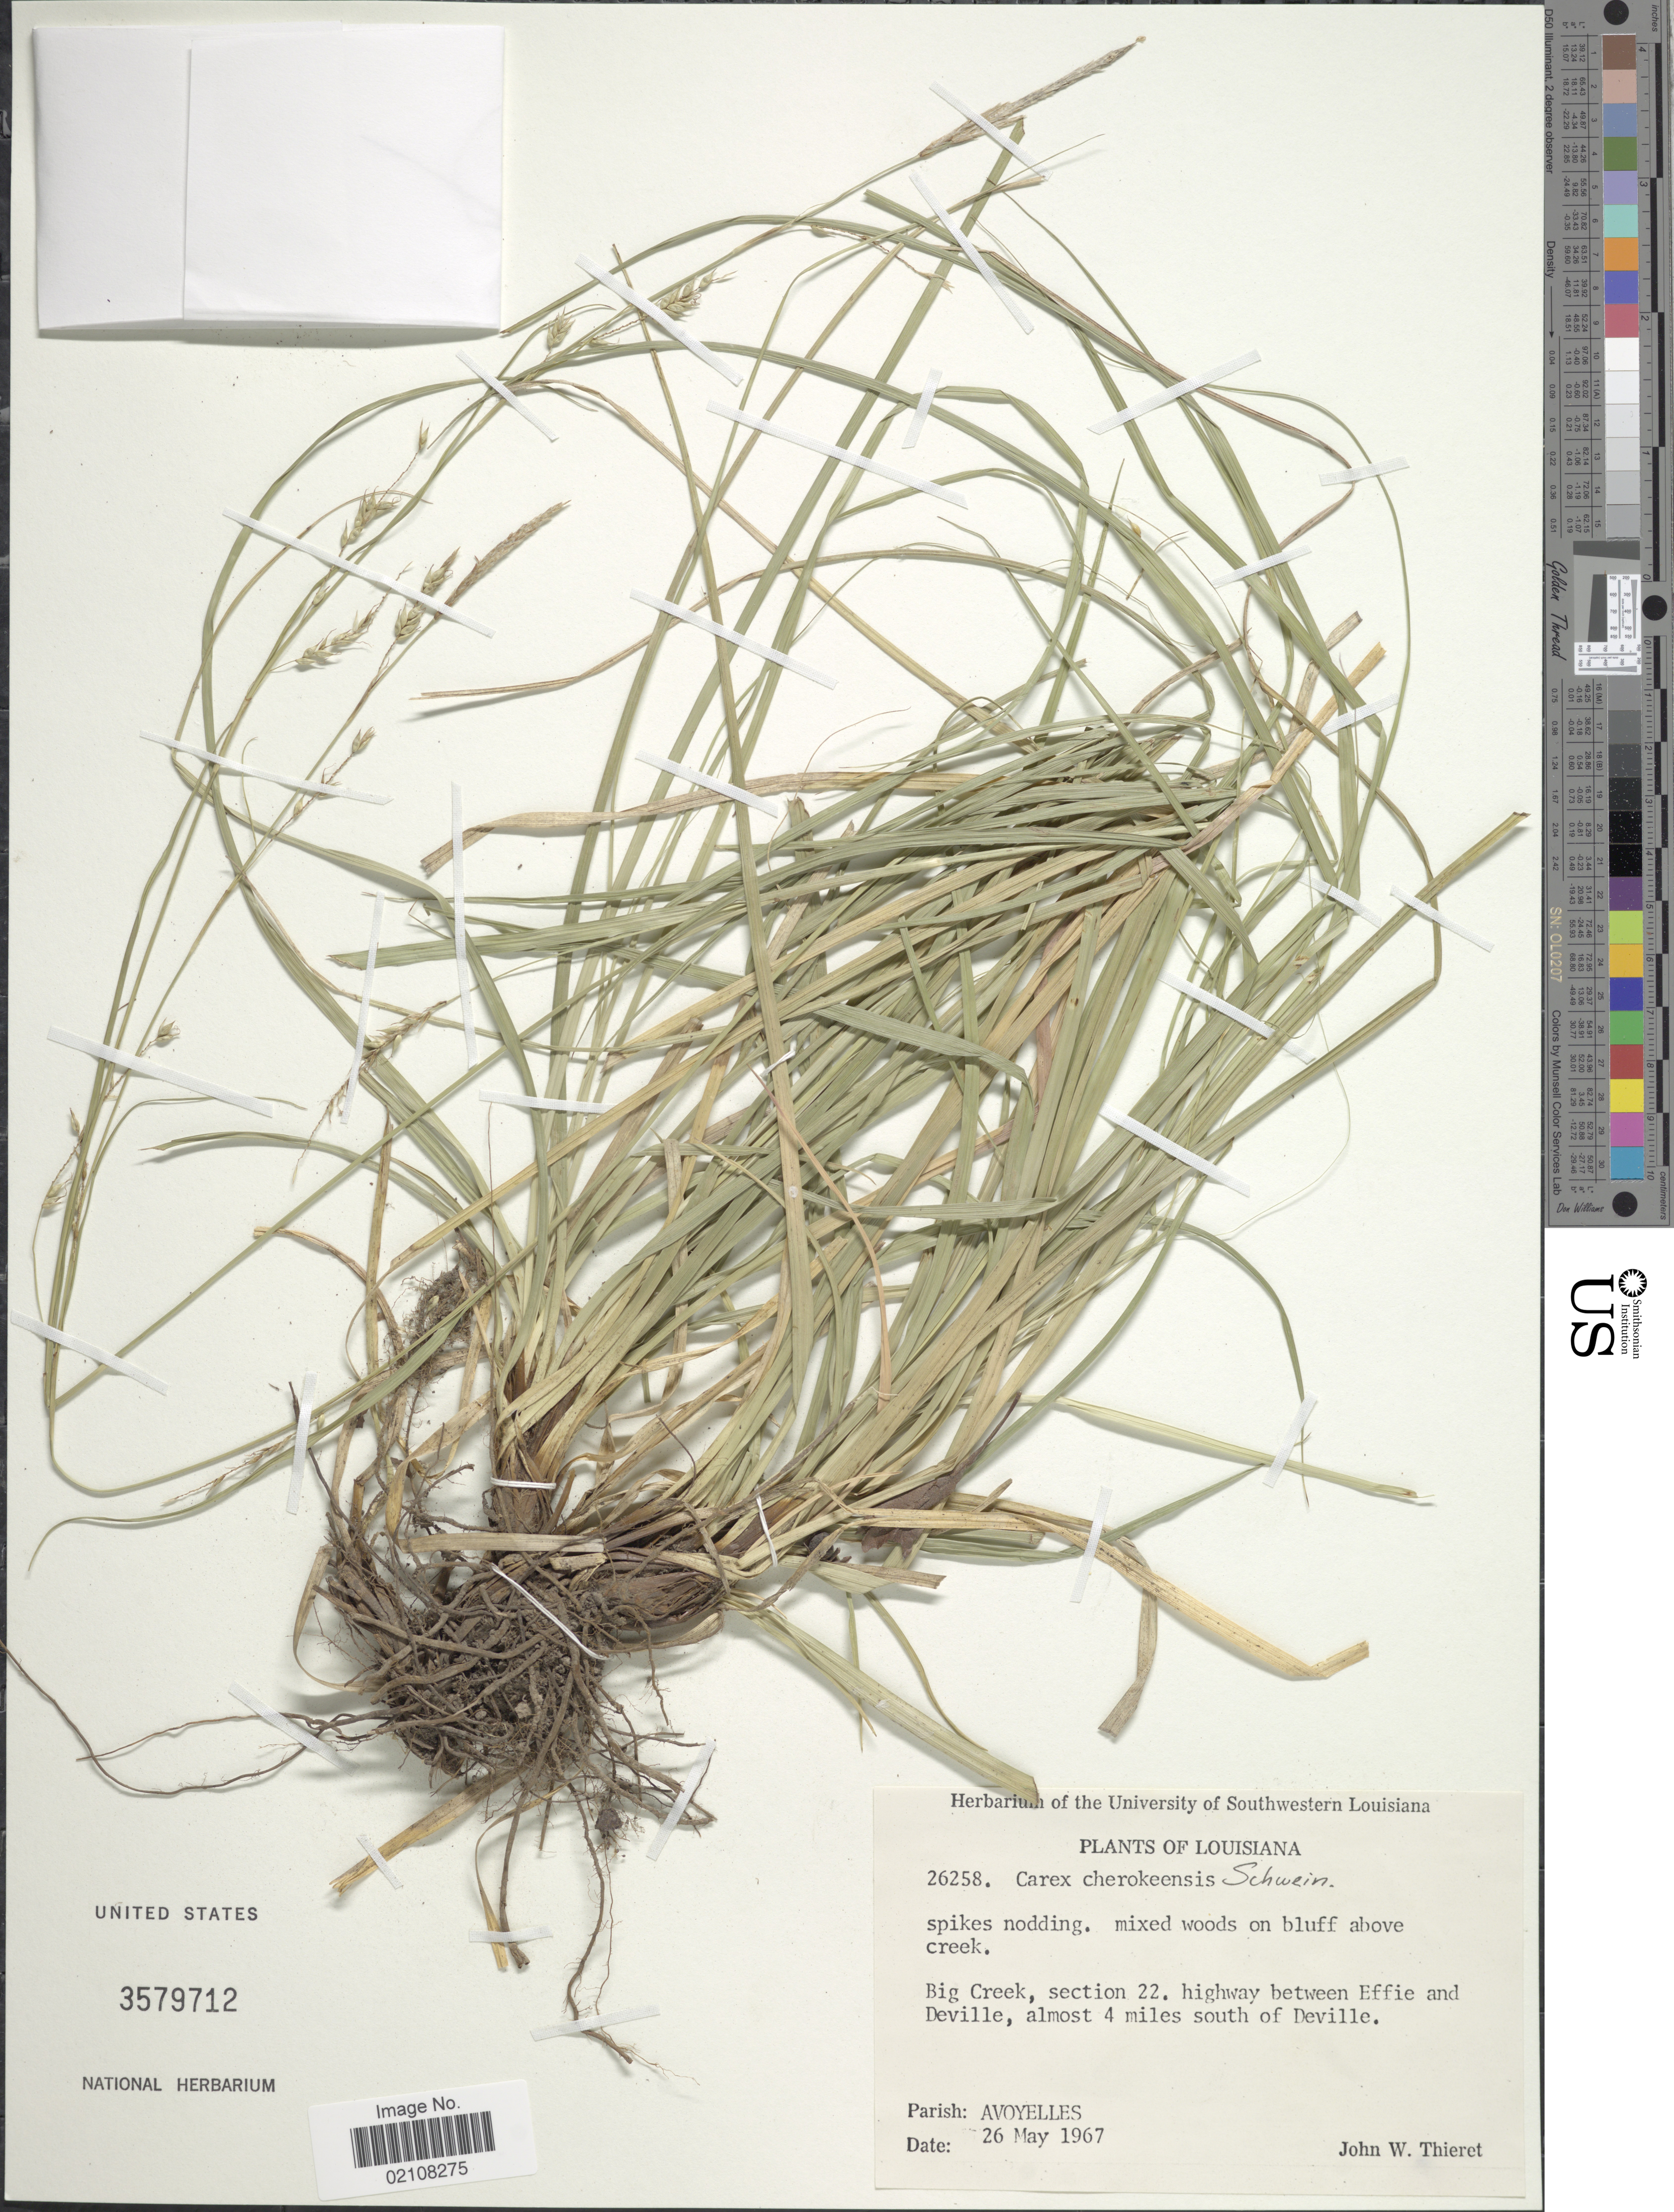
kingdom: Plantae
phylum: Tracheophyta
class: Liliopsida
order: Poales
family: Cyperaceae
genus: Carex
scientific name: Carex cherokeensis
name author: Schwein.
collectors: J. W. Thieret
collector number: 26258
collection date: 1967-05-26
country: United States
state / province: Louisiana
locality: Bog Creek, section 22, highway between Effie and Deville, almost 4 miles south of Deville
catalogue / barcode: US 3579712